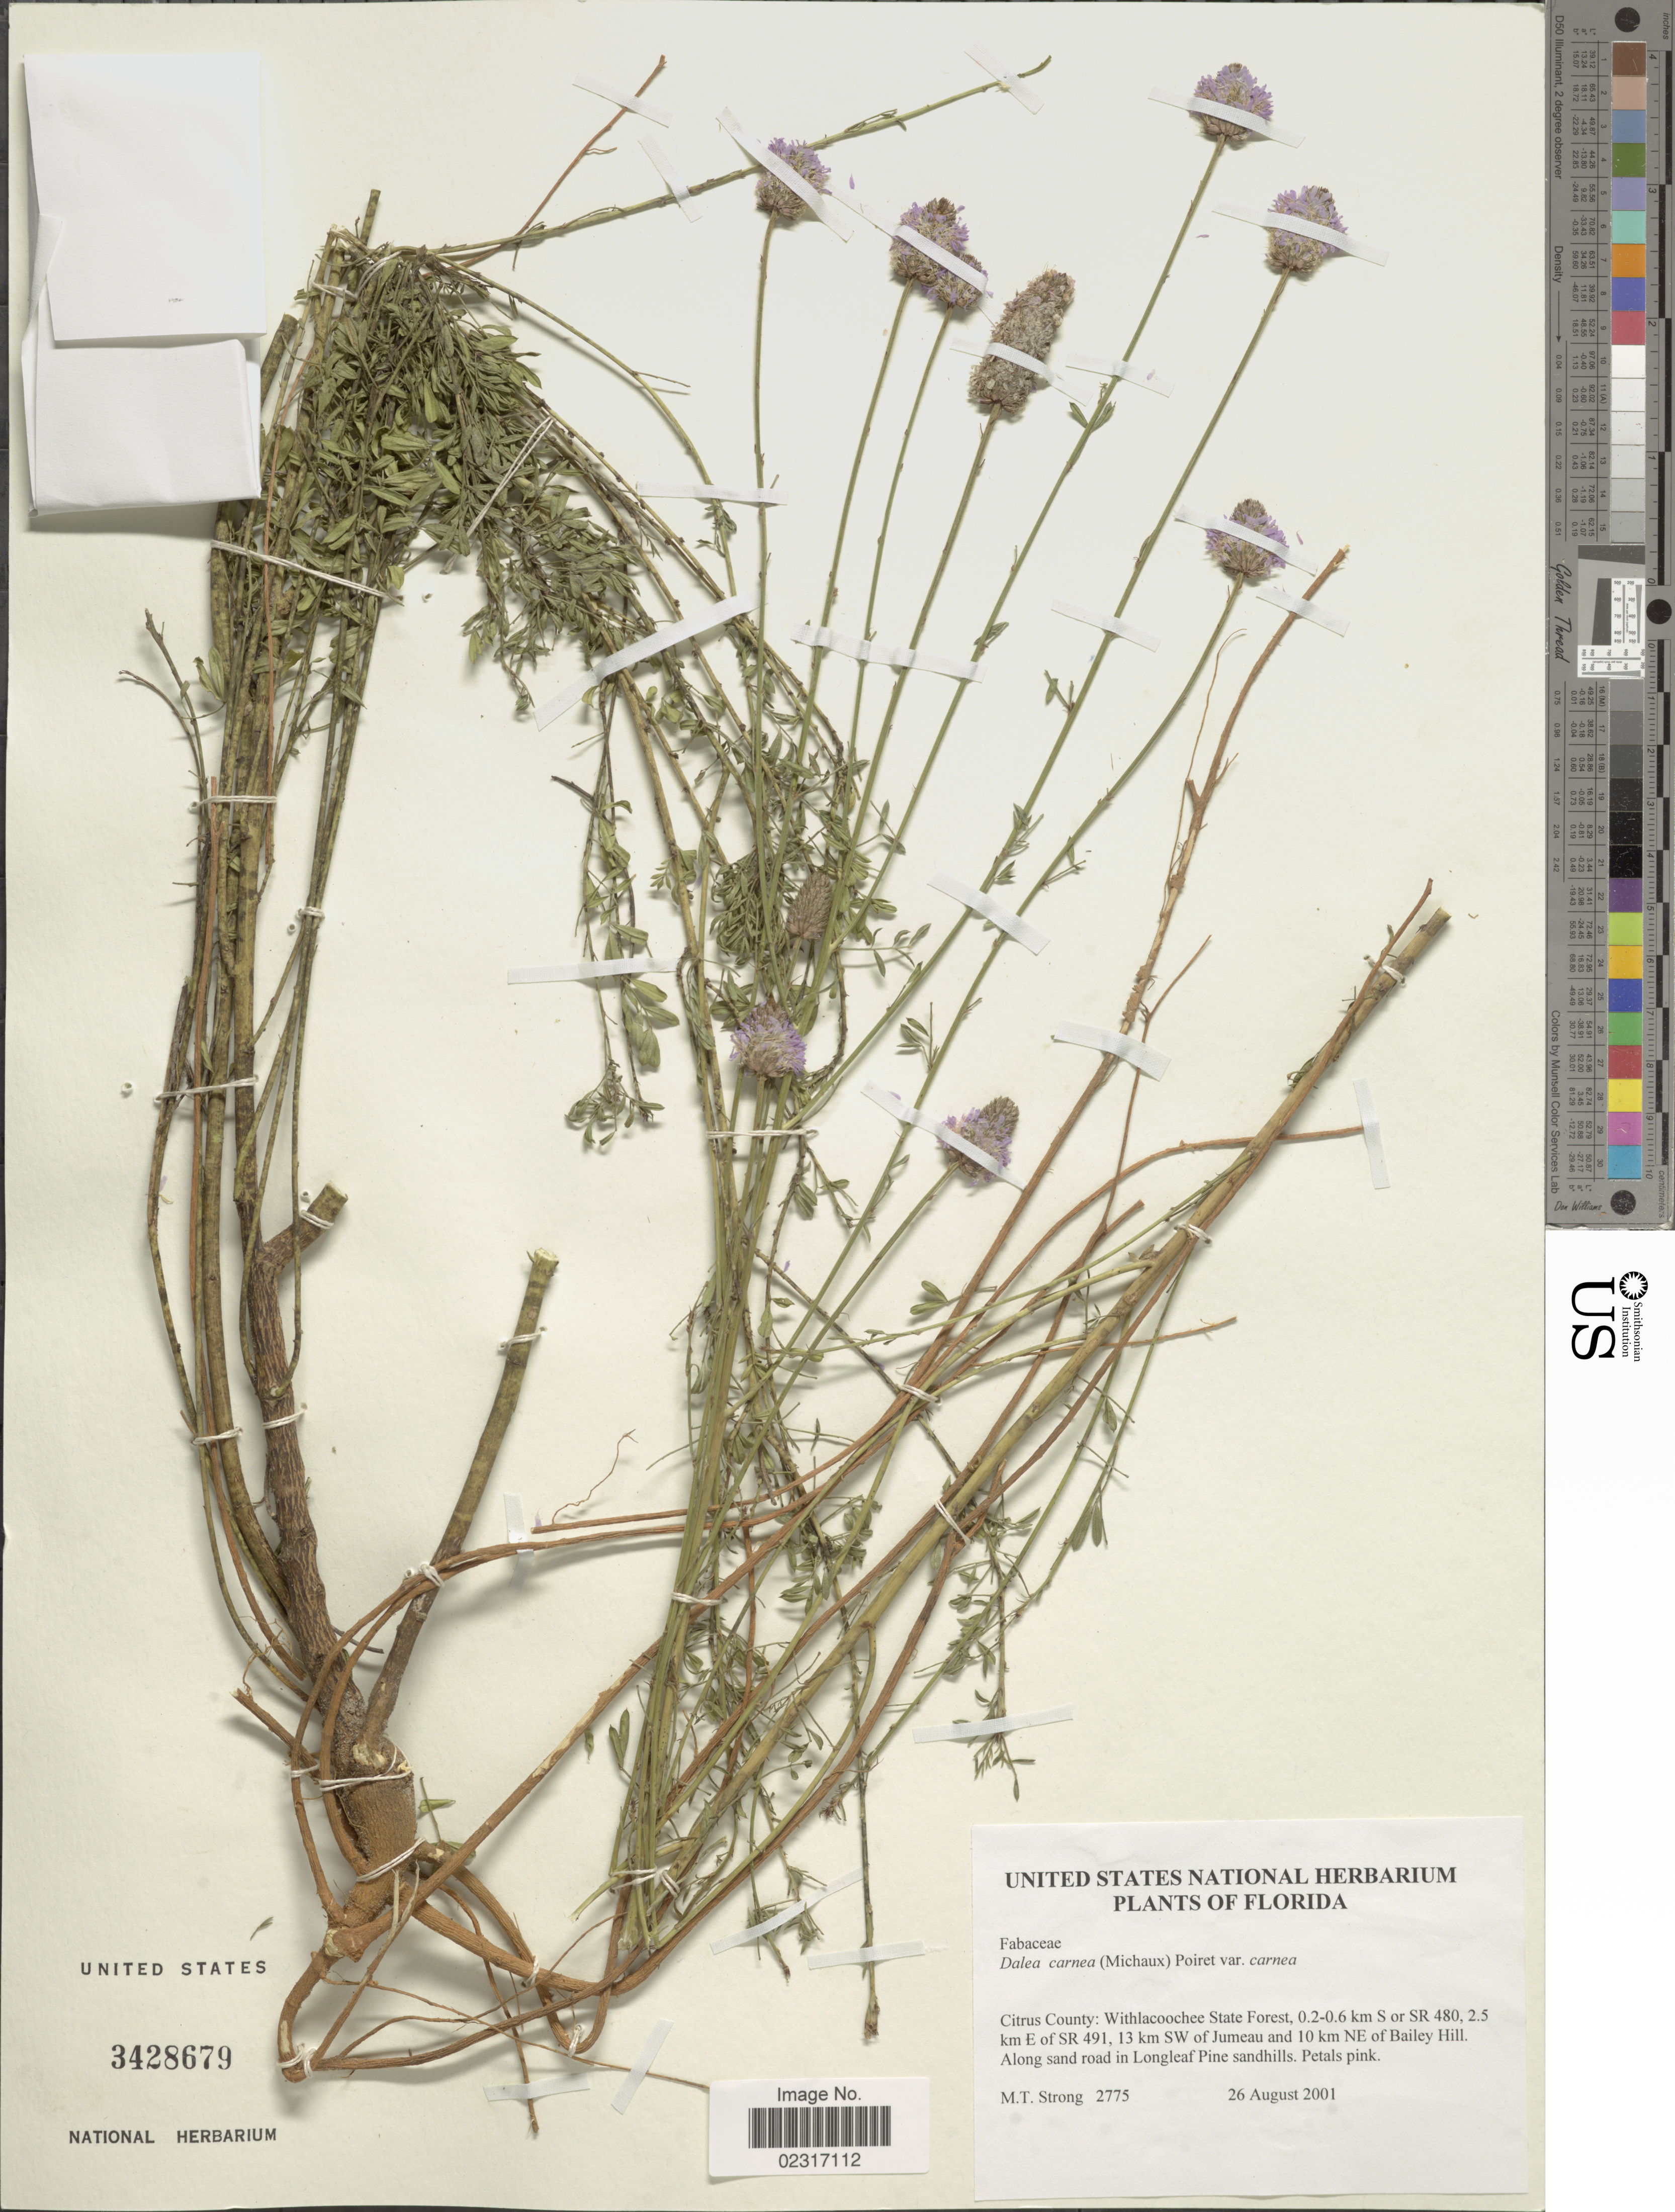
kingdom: Plantae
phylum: Tracheophyta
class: Magnoliopsida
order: Fabales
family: Fabaceae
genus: Dalea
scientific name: Dalea carnea var. carnea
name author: (Michx.) Poir.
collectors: M. T. Strong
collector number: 2775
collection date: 2001-08-26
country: United States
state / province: Florida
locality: Citrus County: Withlacooche State Forest, 0.2-0.6 km S or SR 480, 2.5 km E of SR 491, 13 km SW of Jumeau and 10 km NE of Bailey Hill.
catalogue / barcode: US 3428679